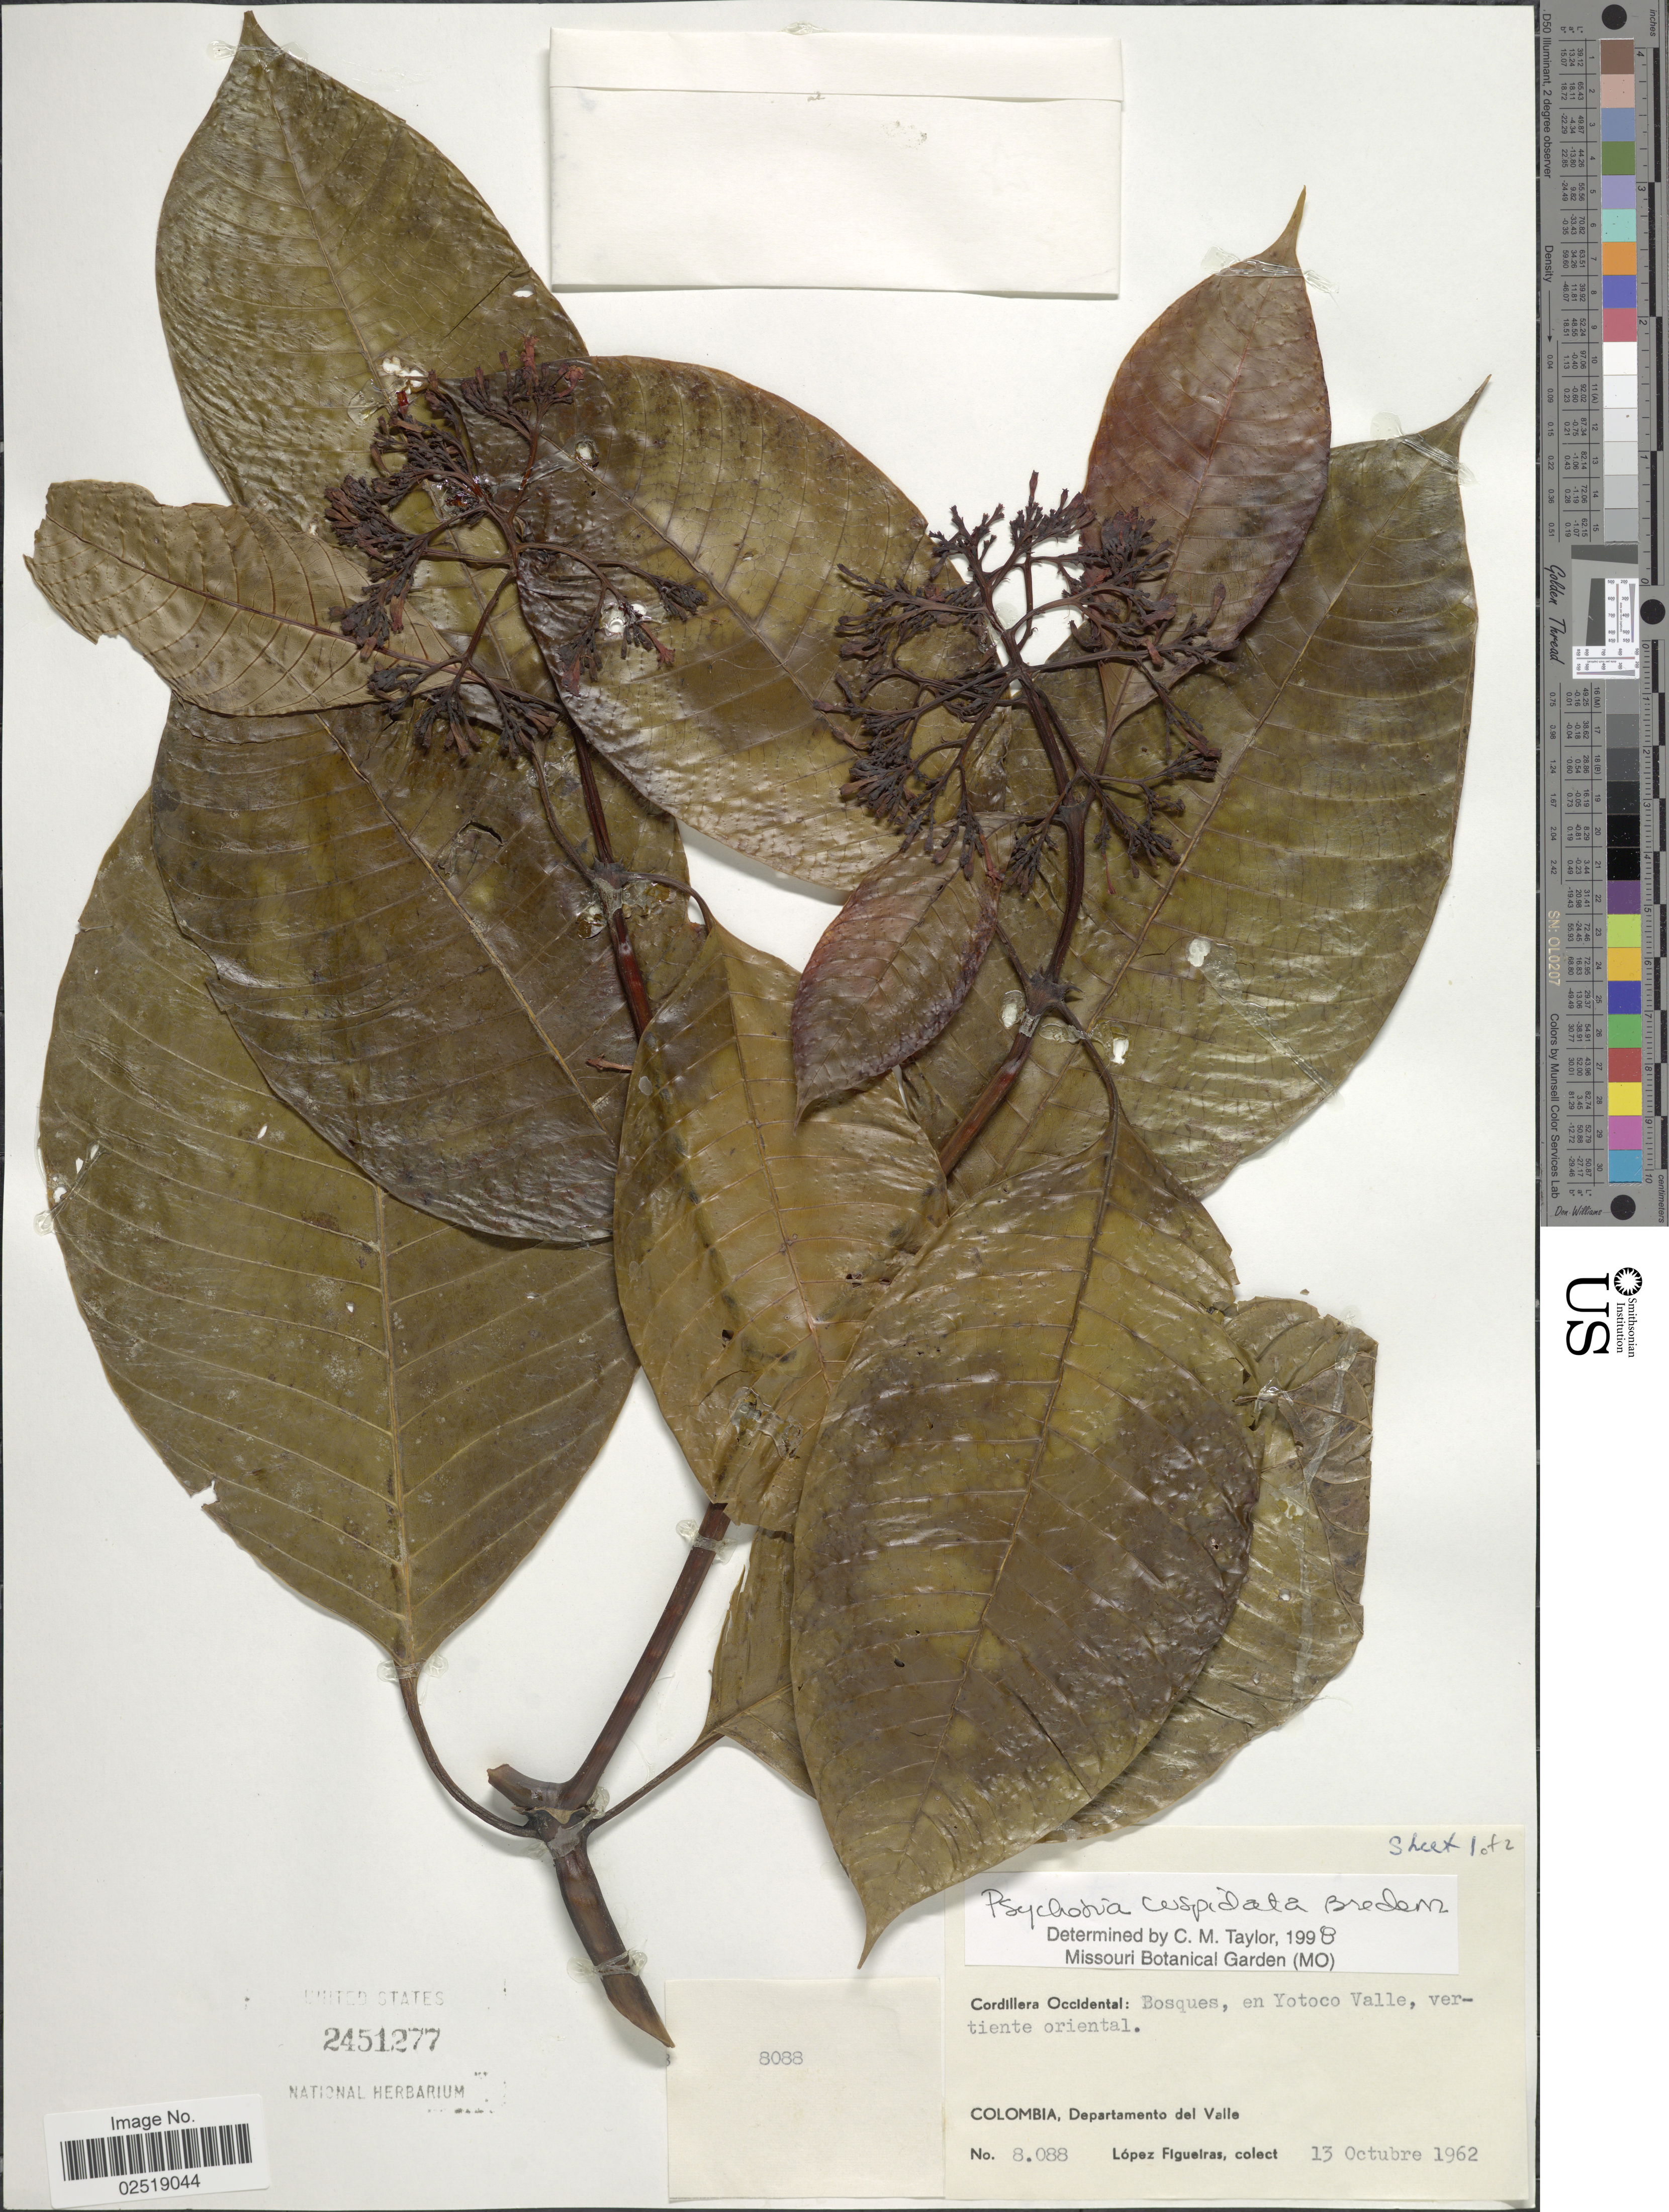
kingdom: Plantae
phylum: Tracheophyta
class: Magnoliopsida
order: Gentianales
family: Rubiaceae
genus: Psychotria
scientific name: Psychotria cuspidata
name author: Bredem. ex Schult.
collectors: M. López Figueiras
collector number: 8088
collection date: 1962-10-13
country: Colombia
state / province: Valle del Cauca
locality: Cordillera Occidental: Bosques, en Yotoco, Valle, vertiente oriental. Colombia, Departamento del Valle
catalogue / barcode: US 2451277